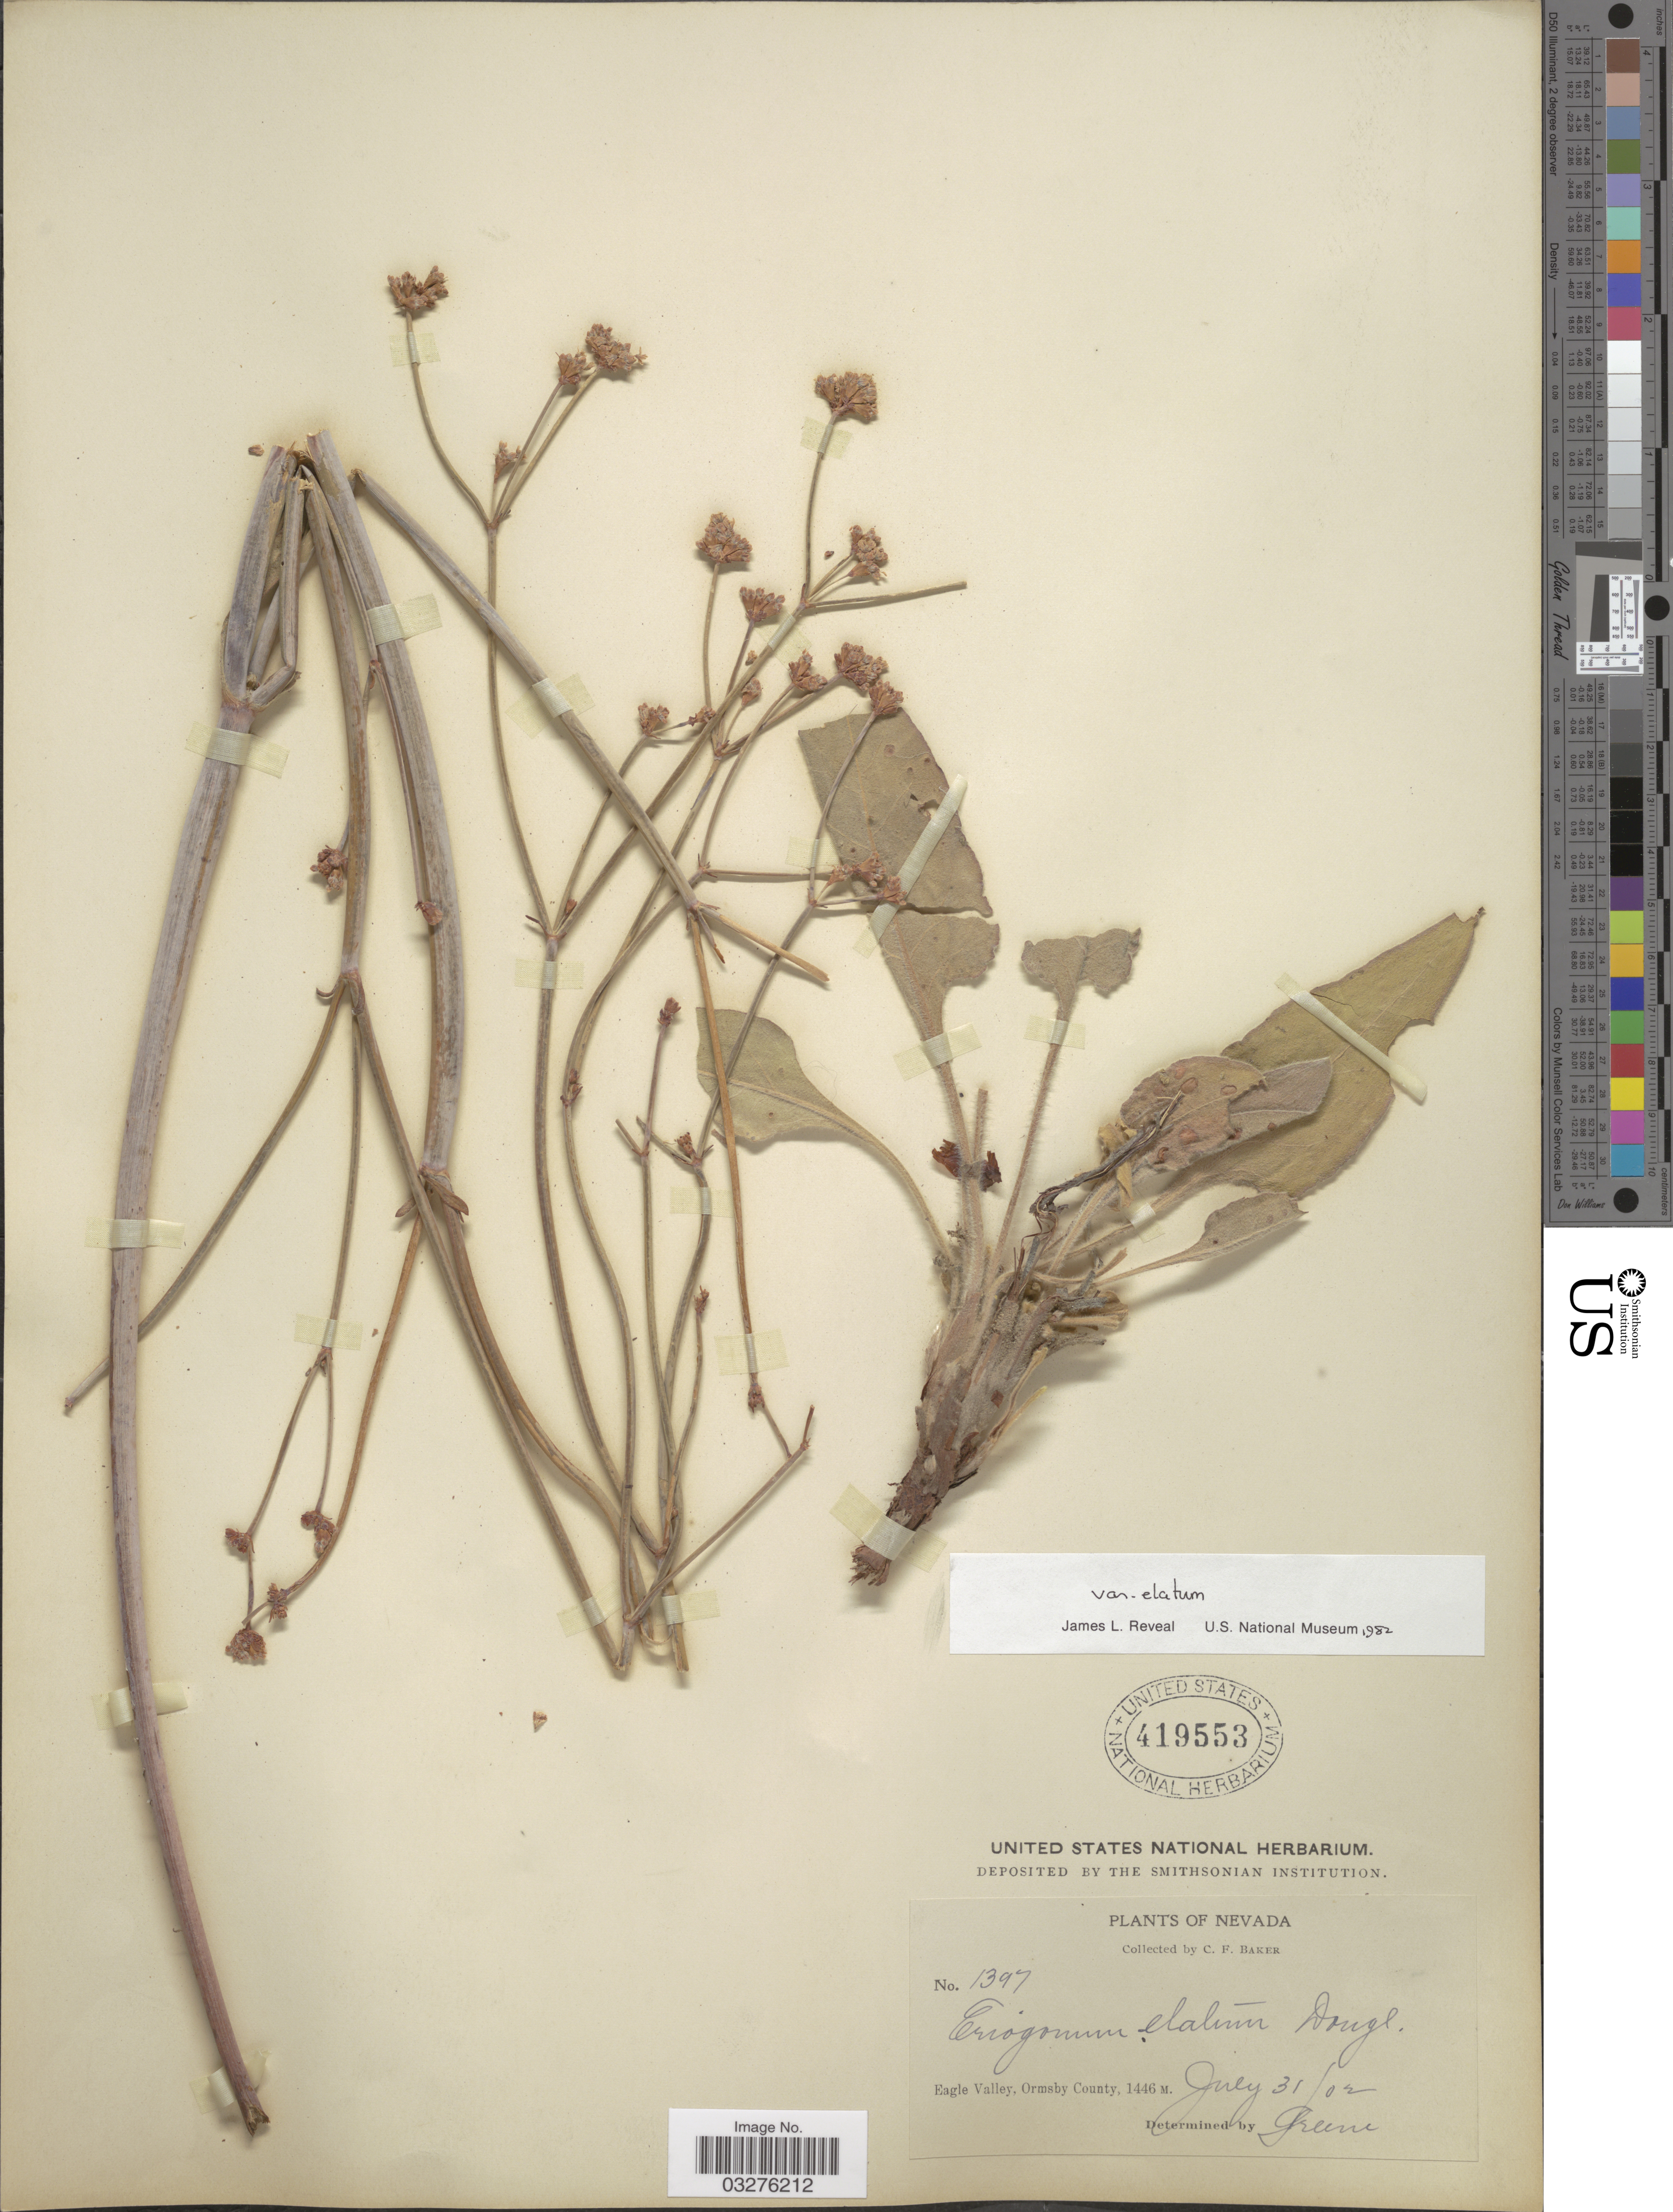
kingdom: Plantae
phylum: Tracheophyta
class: Magnoliopsida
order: Caryophyllales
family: Polygonaceae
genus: Eriogonum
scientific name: Eriogonum elatum var. elatum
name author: Douglas ex Benth.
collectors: C. F. Baker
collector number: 1397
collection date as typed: Transcribed d/m/y: 31/7/2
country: United States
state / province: Nevada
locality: Eagle Valley, Ormsby County.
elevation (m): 1446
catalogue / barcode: US 419553